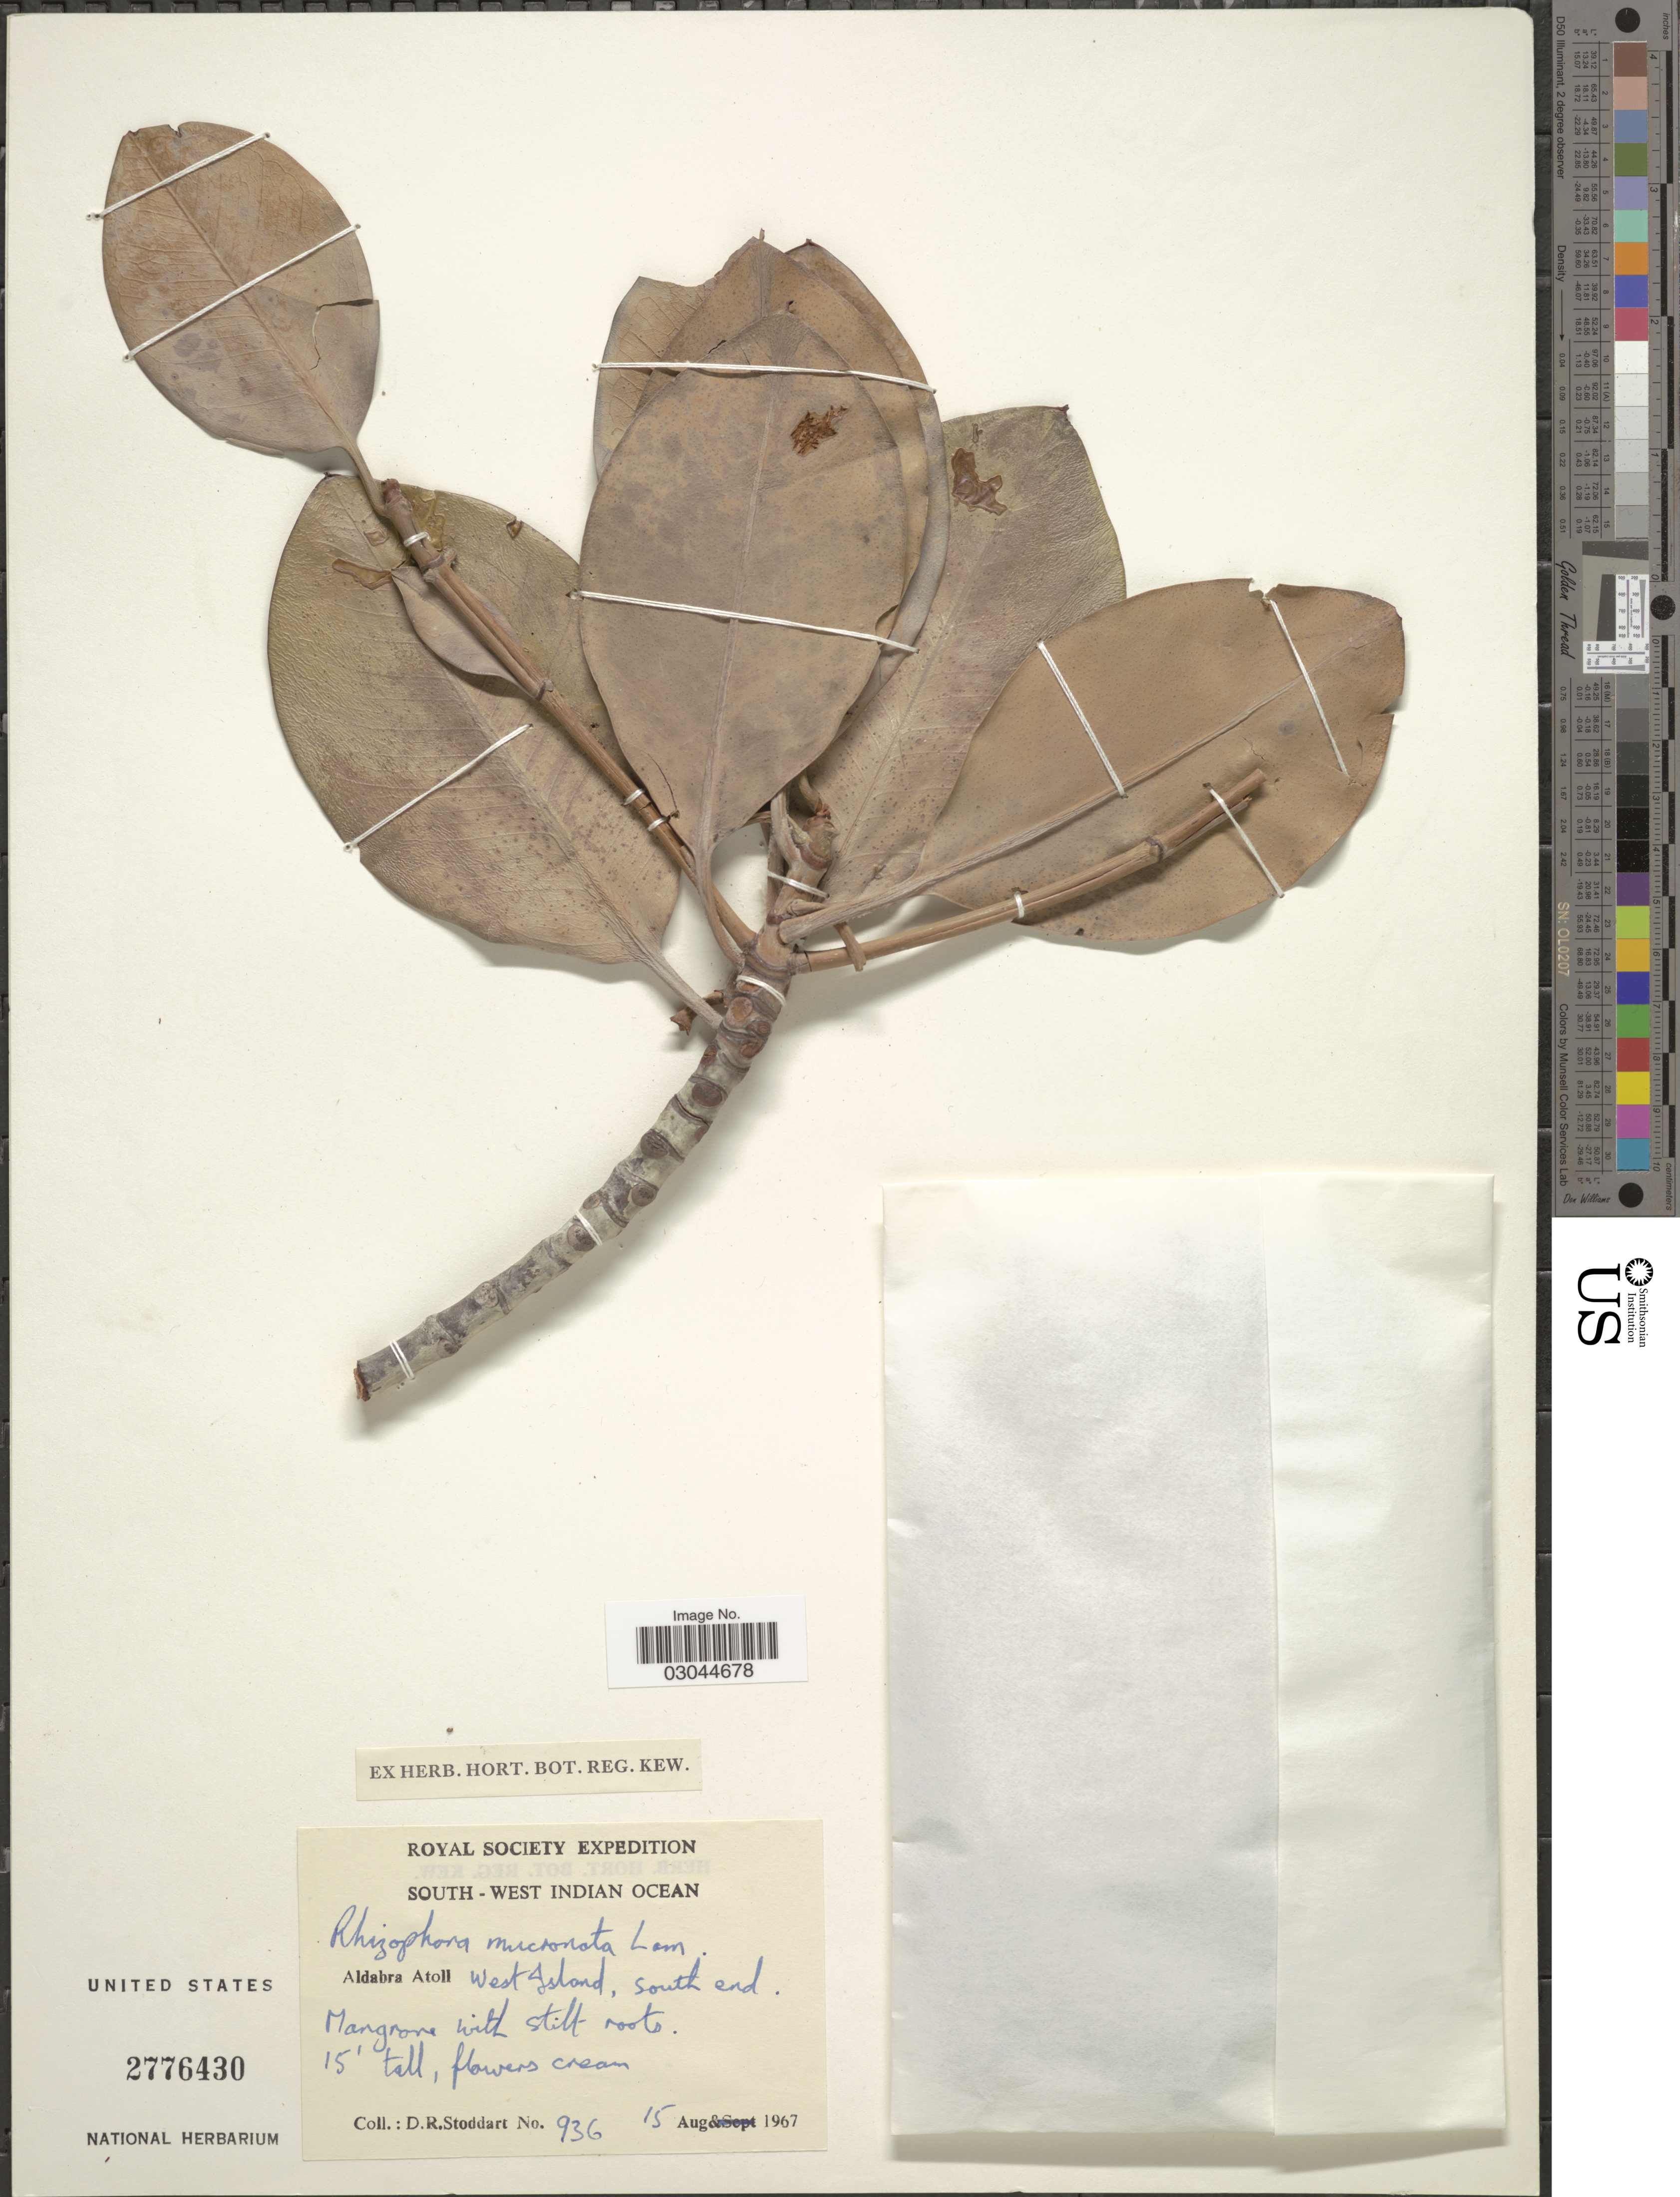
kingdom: Plantae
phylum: Tracheophyta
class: Magnoliopsida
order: Malpighiales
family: Rhizophoraceae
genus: Rhizophora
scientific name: Rhizophora mucronata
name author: Lam.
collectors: D. R. Stoddart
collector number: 936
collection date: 1967-08-15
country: Seychelles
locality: South- West Indian Ocean. Aldabra Atoll West Island, south end.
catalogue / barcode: US 2776430